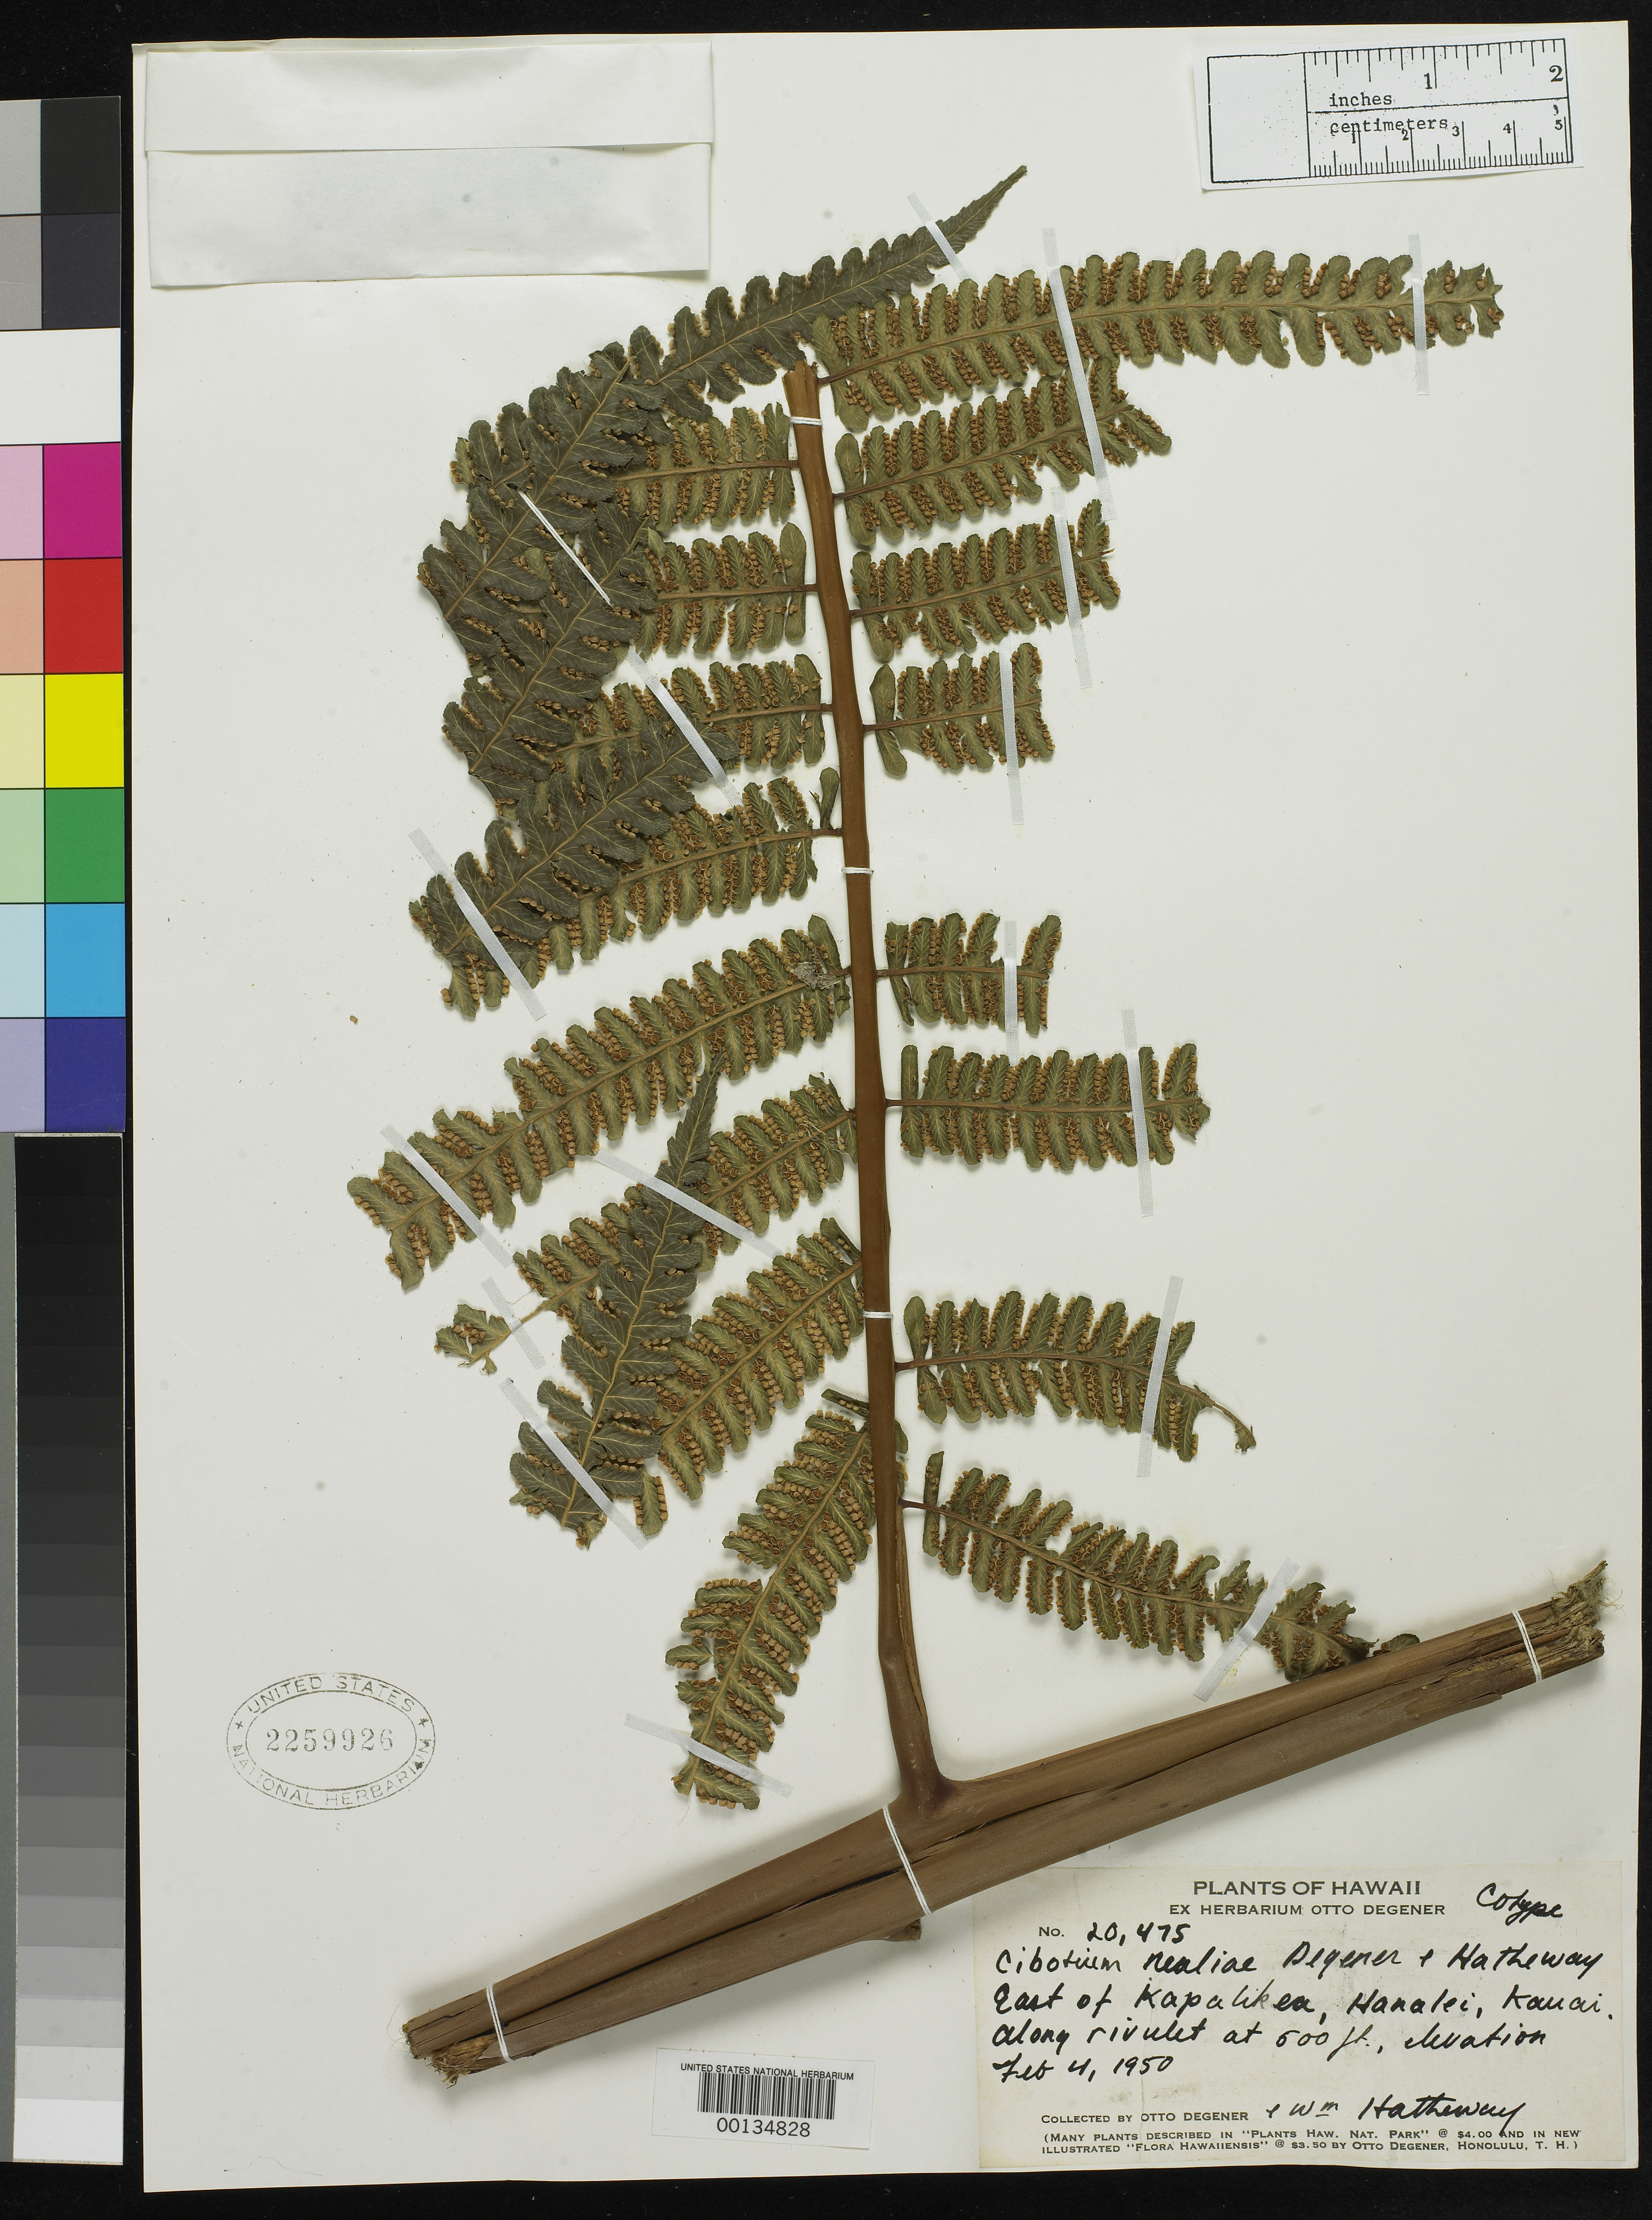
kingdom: Plantae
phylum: Tracheophyta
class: Polypodiopsida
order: Cyatheales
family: Cibotiaceae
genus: Cibotium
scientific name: Cibotium nealiae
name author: O. Deg.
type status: Isotype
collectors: O. Degener & W. H. Hatheway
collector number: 20475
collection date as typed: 04 Feb 1950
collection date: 1950-02-04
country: United States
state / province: Hawaii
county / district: Kauai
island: Kaua'i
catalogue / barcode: US 2259926